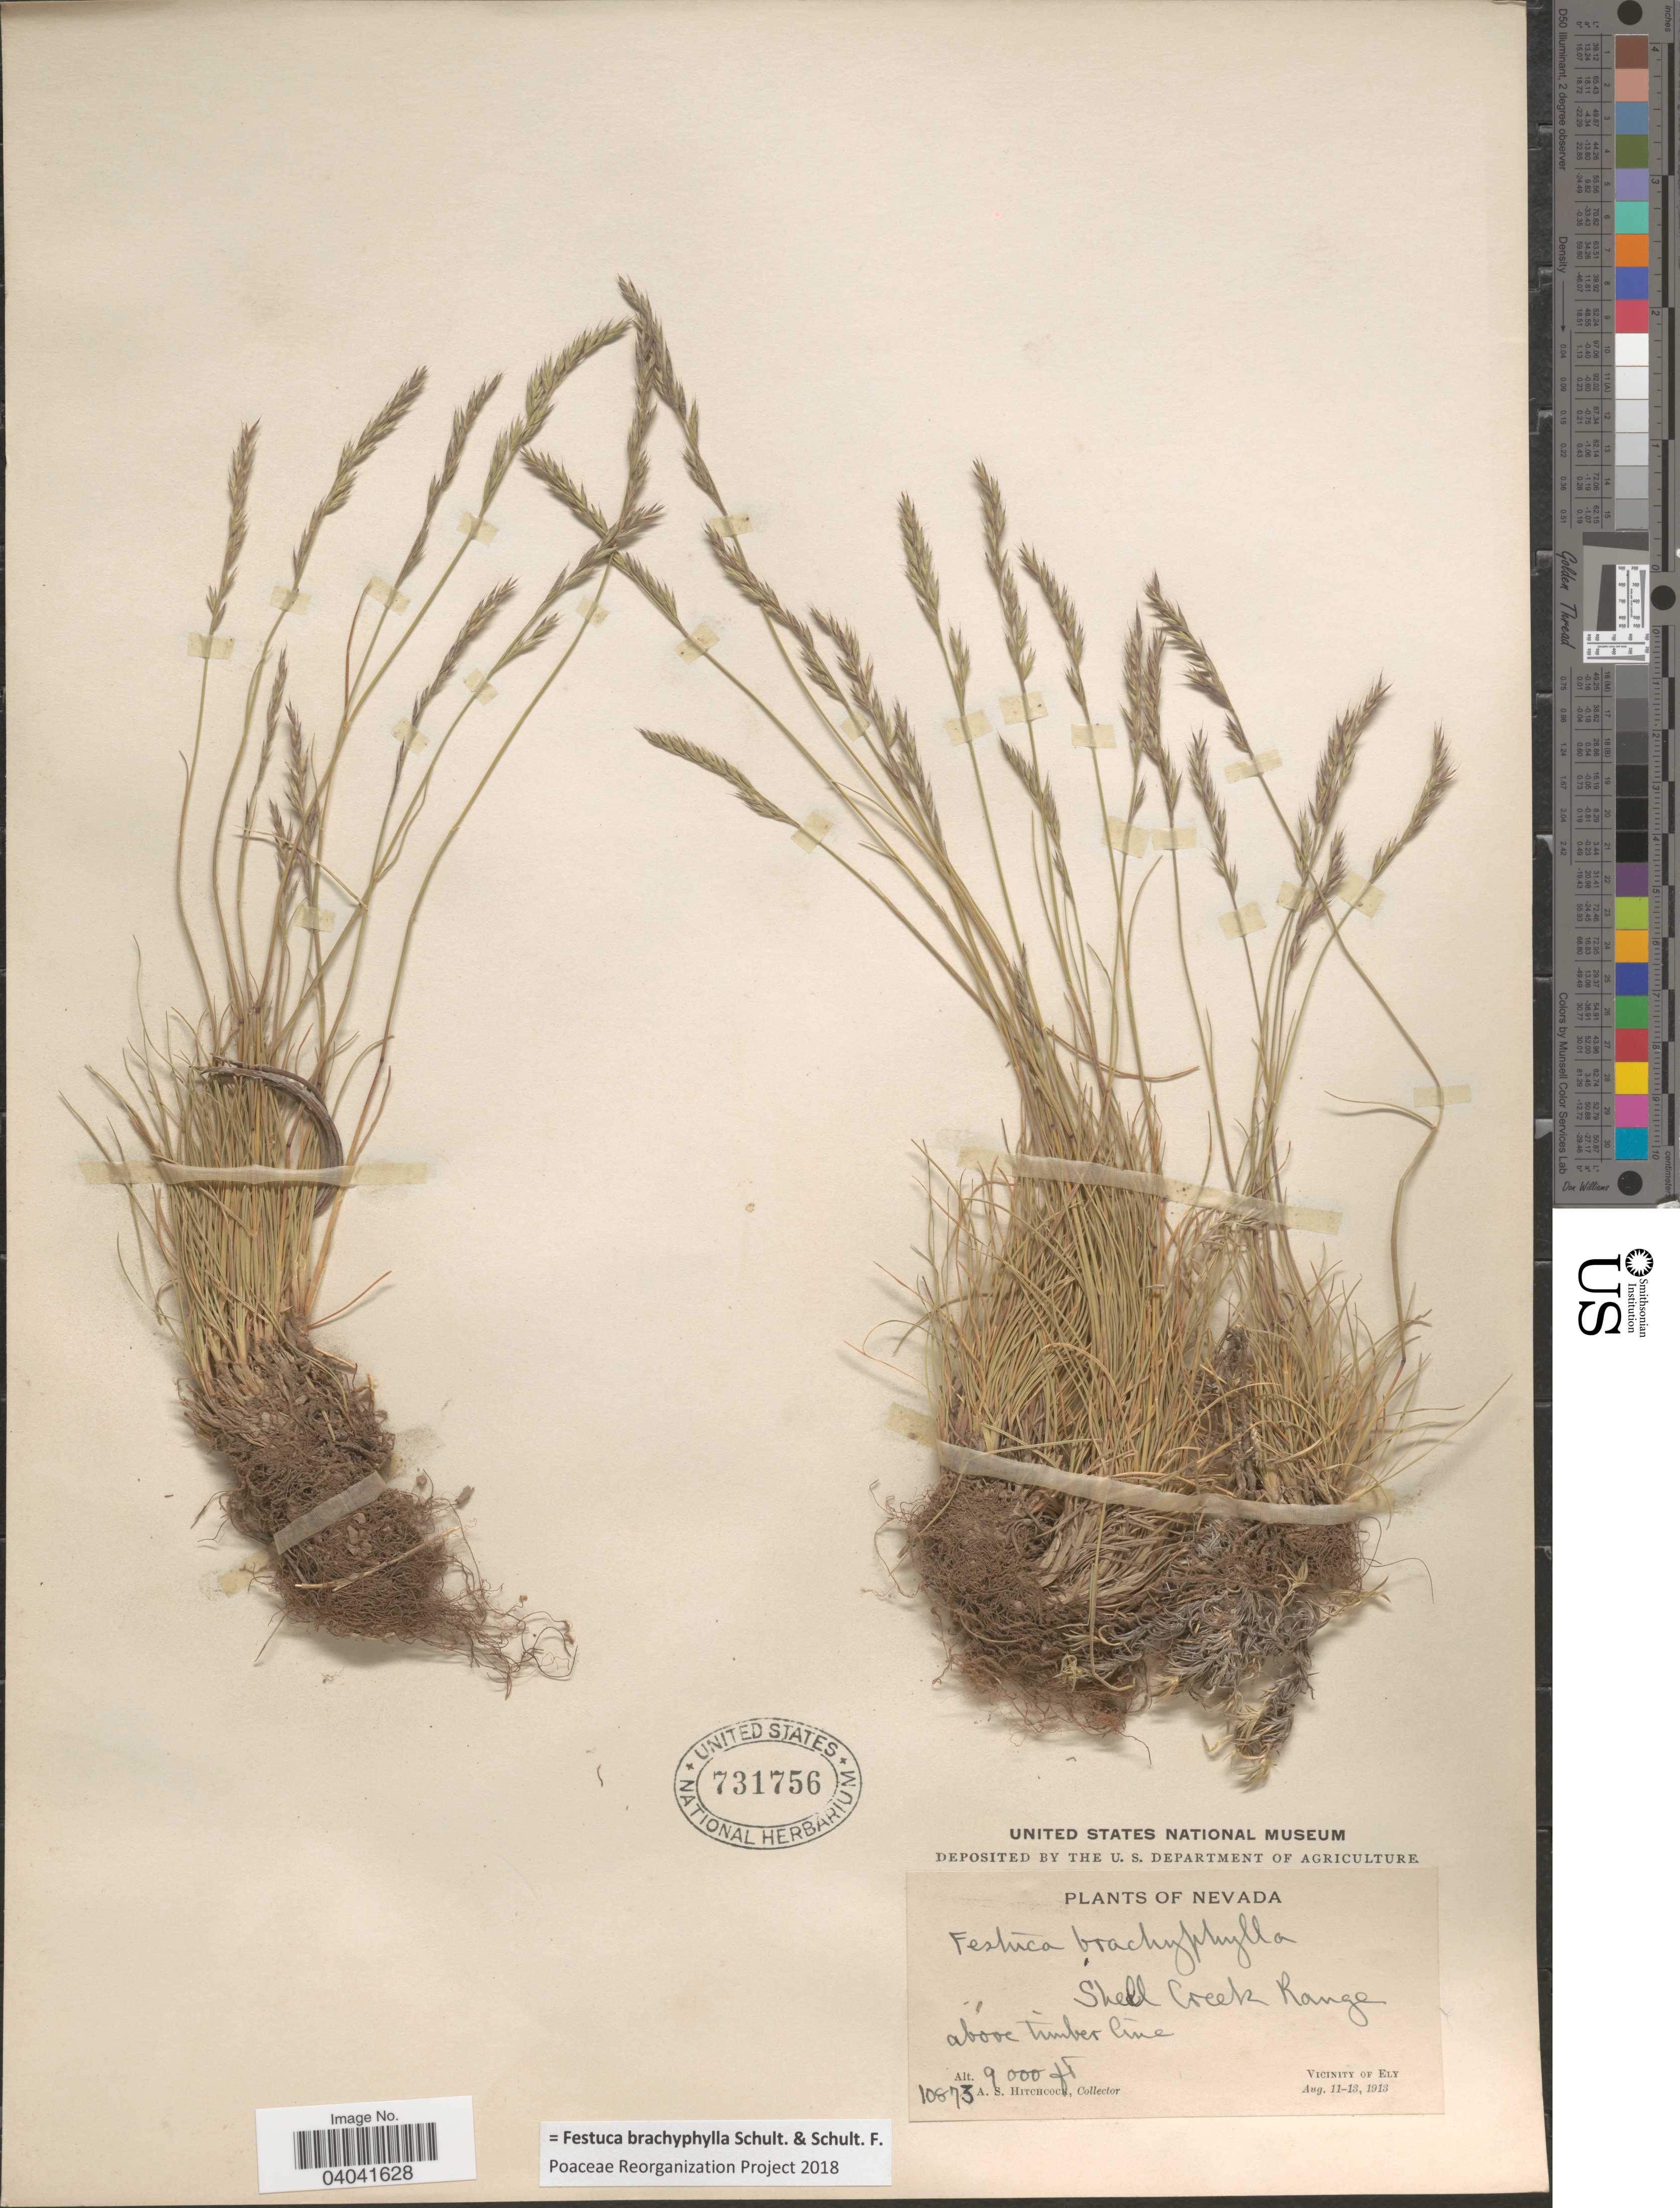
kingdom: Plantae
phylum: Tracheophyta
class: Liliopsida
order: Poales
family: Poaceae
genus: Festuca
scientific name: Festuca brachyphylla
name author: Schult. & Schult. f.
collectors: A. S. Hitchcock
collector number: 10873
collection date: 1913-08-11/1913-08-13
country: United States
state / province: Nevada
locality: Shell Creek Range above Timber line. Vicinity of Ely.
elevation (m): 2743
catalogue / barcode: US 731756